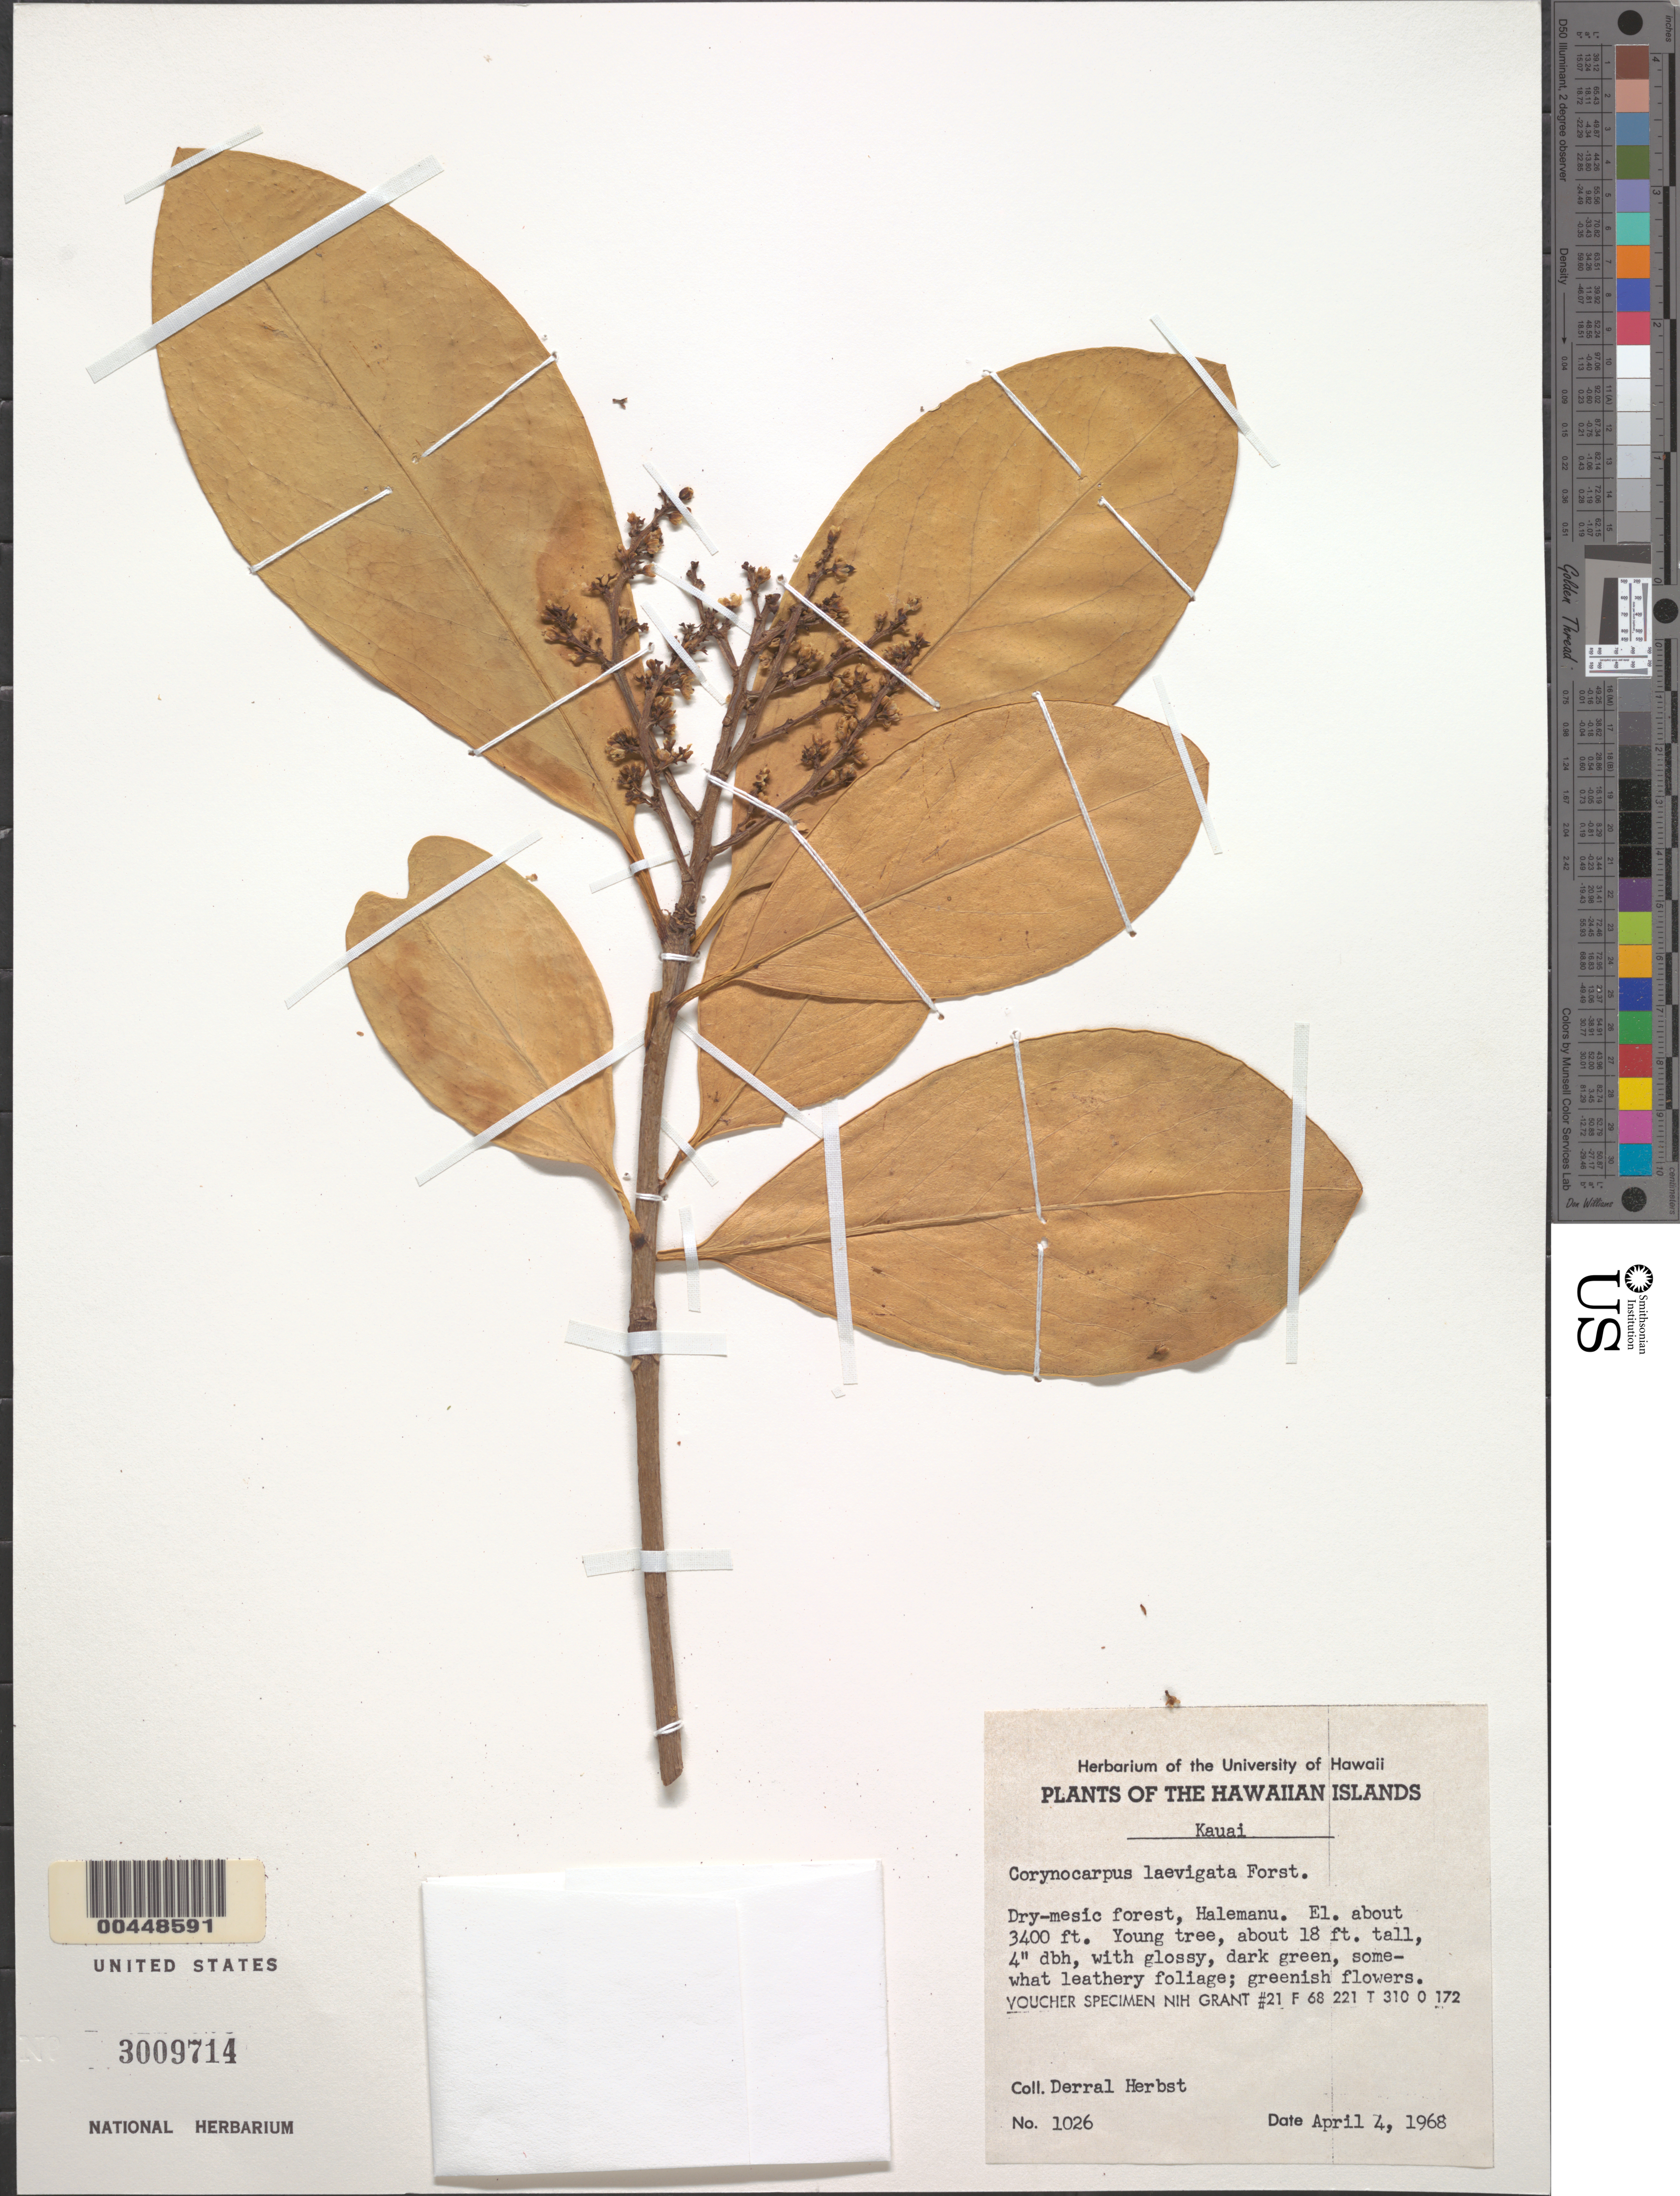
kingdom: Plantae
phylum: Tracheophyta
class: Magnoliopsida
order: Cucurbitales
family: Corynocarpaceae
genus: Corynocarpus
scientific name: Corynocarpus laevigatus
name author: J.R. Forst. & G. Forst.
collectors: D. R. Herbst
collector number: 1026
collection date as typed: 7 Apr 1968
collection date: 1968-04-07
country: United States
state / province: Hawaii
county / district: Kauai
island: Kaua'i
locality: Halemanu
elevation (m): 1036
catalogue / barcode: US 3009714